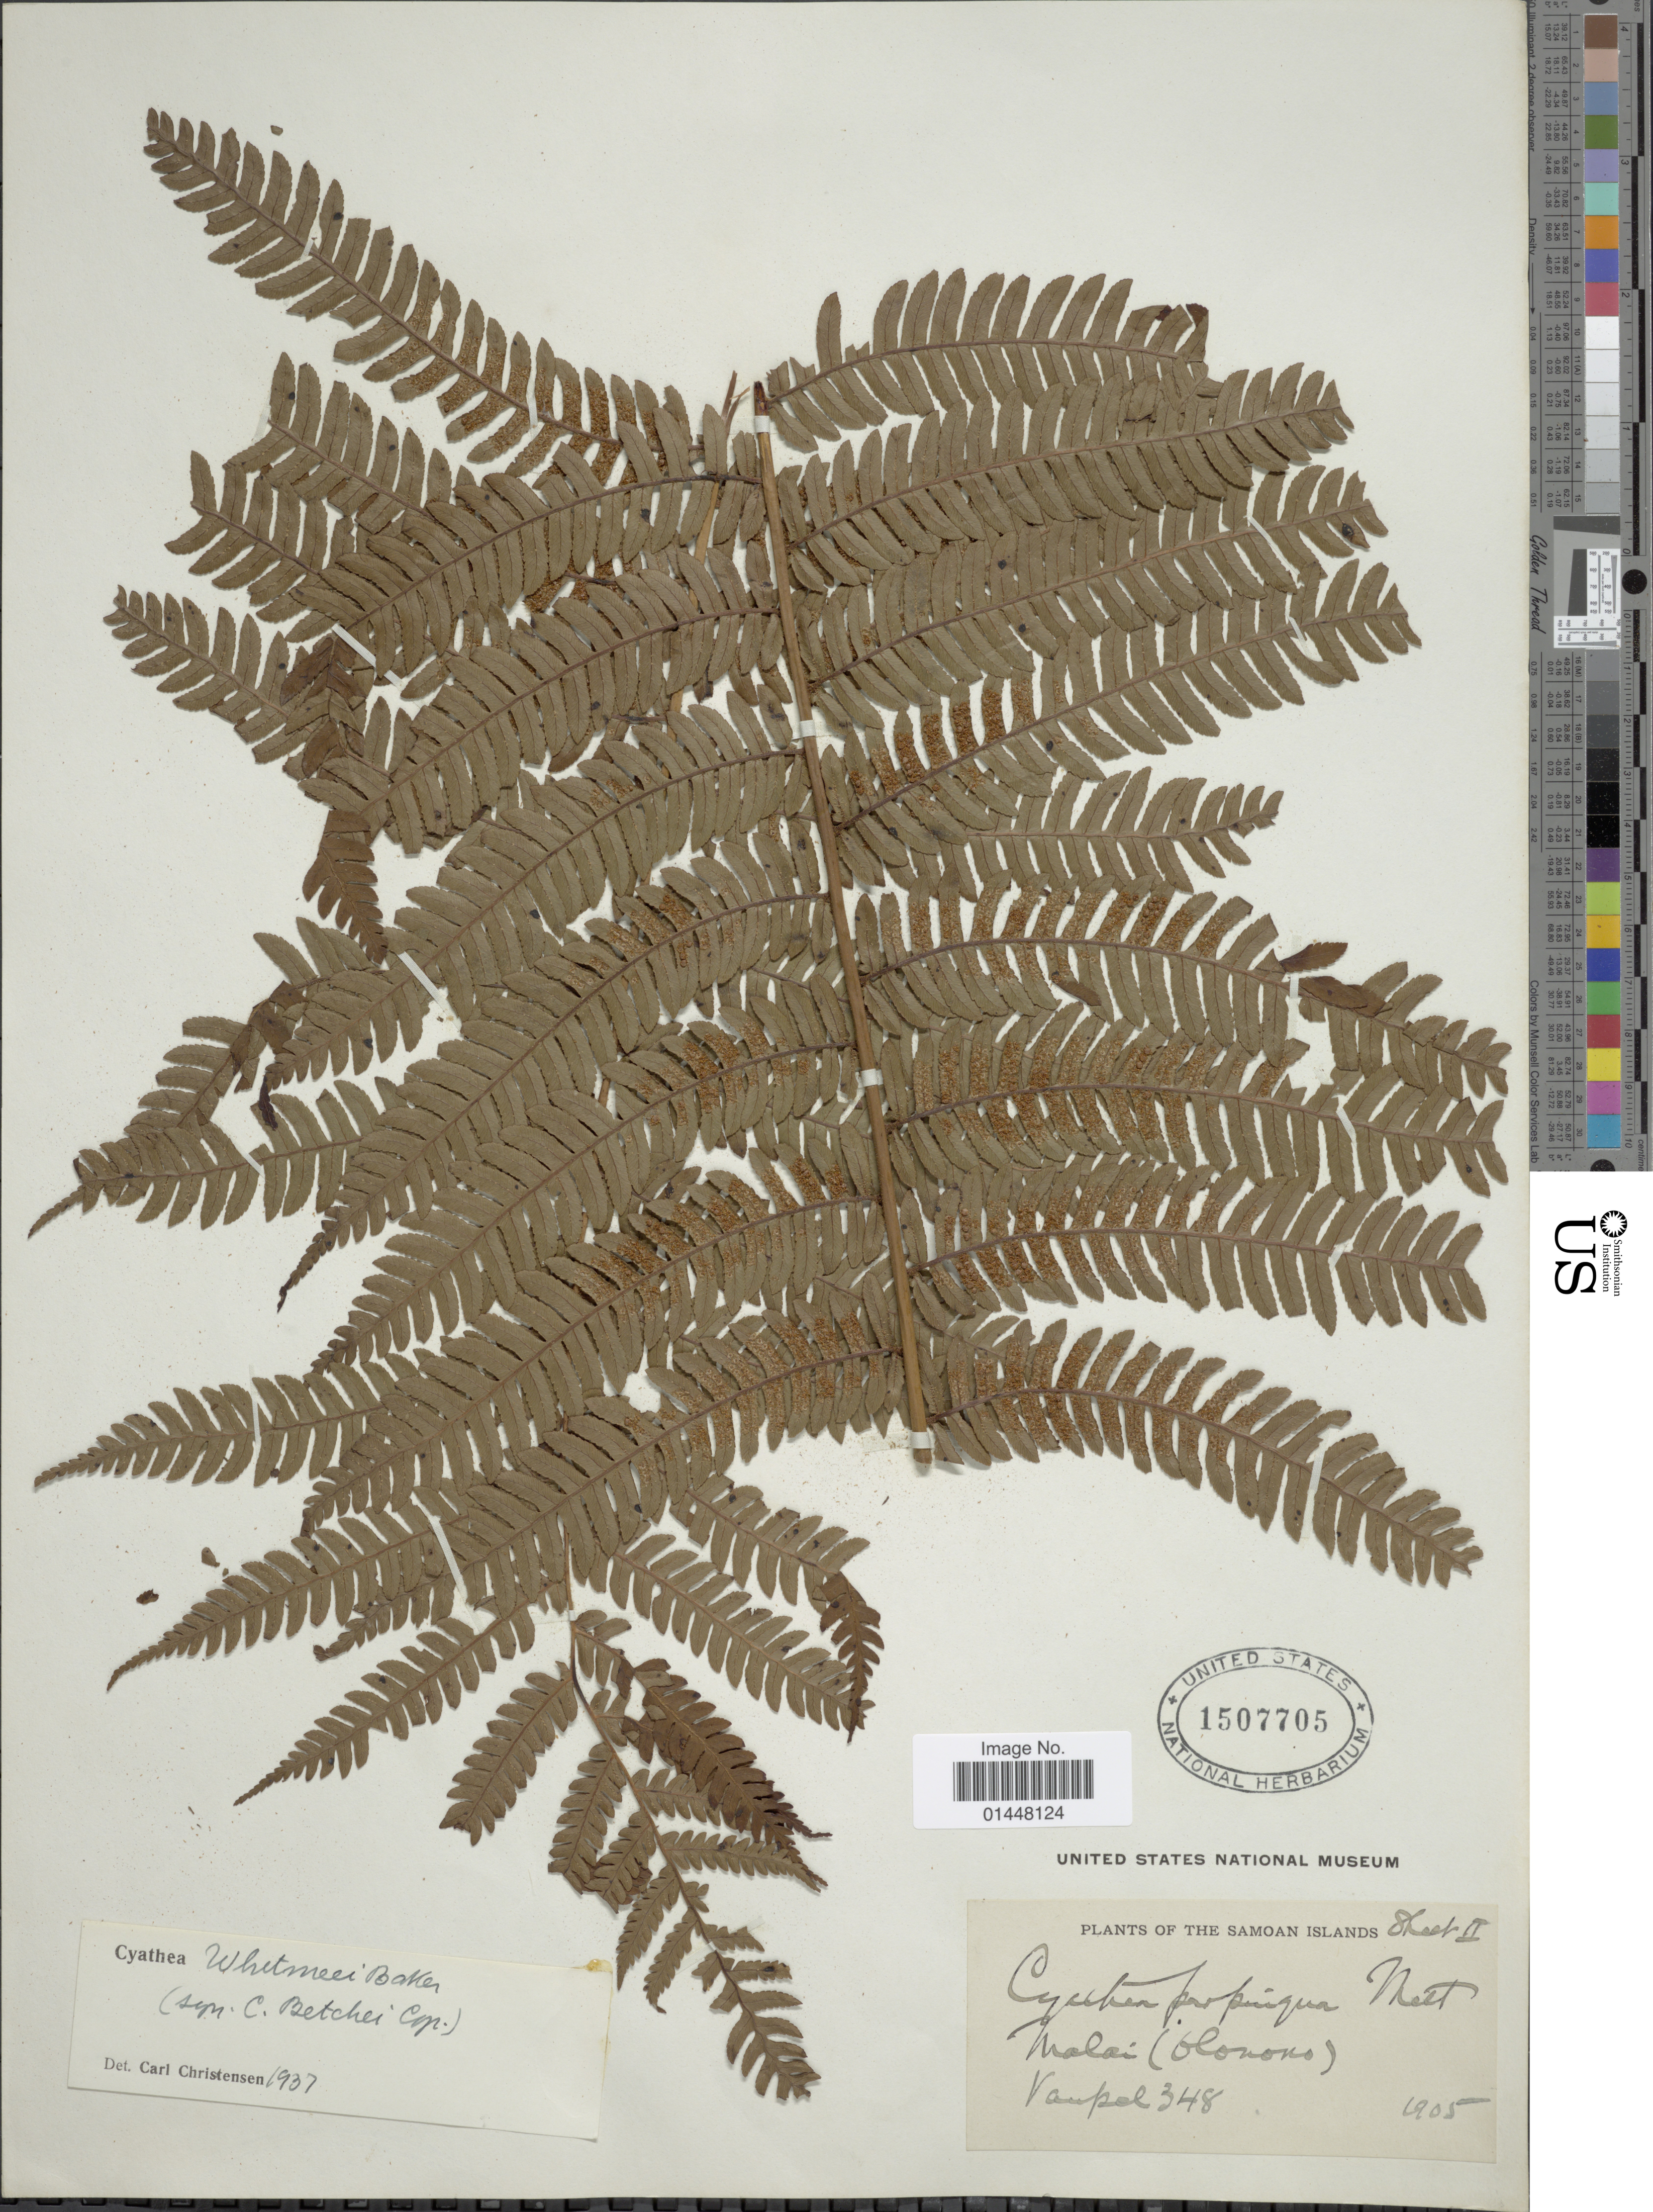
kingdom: Plantae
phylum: Tracheophyta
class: Polypodiopsida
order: Cyatheales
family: Cyatheaceae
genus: Sphaeropteris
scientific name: Sphaeropteris samoensis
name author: (Baker)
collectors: Vaupel, --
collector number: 348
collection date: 1905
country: Samoa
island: Upolu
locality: Samoan Islands. Malai (Olonono)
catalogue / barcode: US 1507705